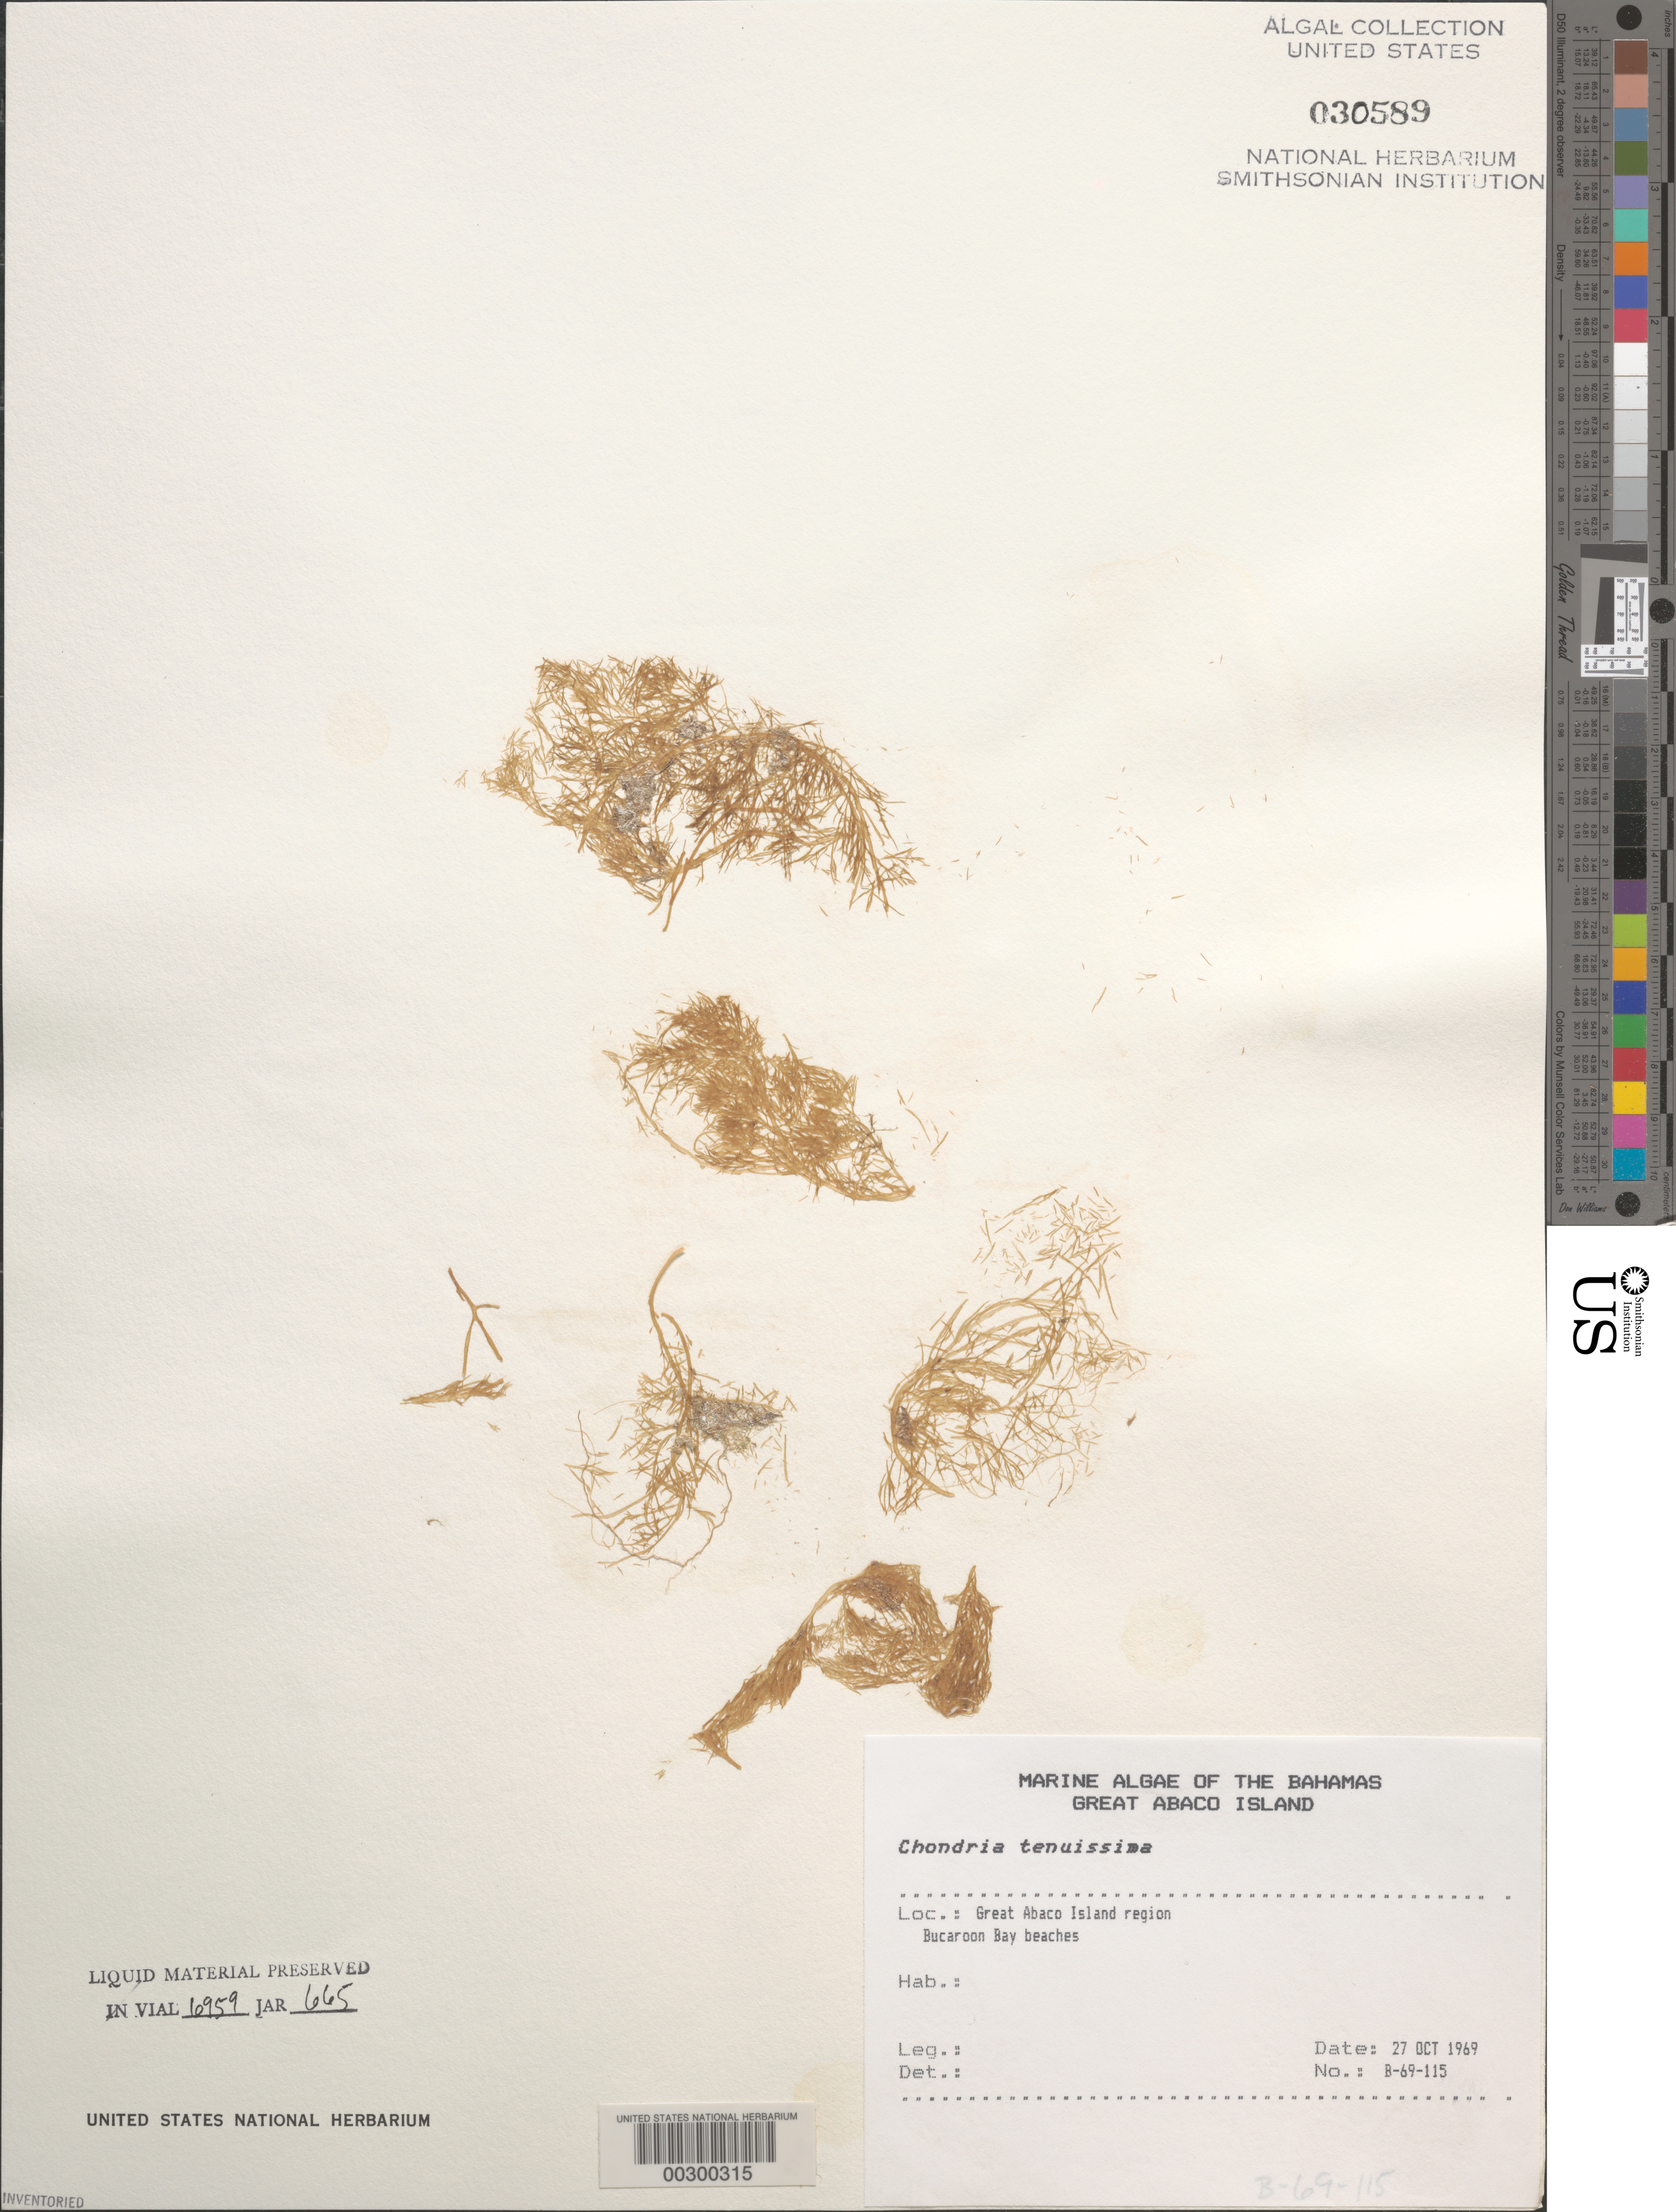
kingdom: Plantae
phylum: Rhodophyta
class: Florideophyceae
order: Ceramiales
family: Rhodomelaceae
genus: Chondria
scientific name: Chondria capillaris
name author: M.J. Wynne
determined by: Algae name updating Project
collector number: B-69-115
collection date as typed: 27 Oct 1969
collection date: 1969-10-27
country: Bahamas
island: Great Abaco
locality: Buckaroon Bay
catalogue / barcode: US 30589